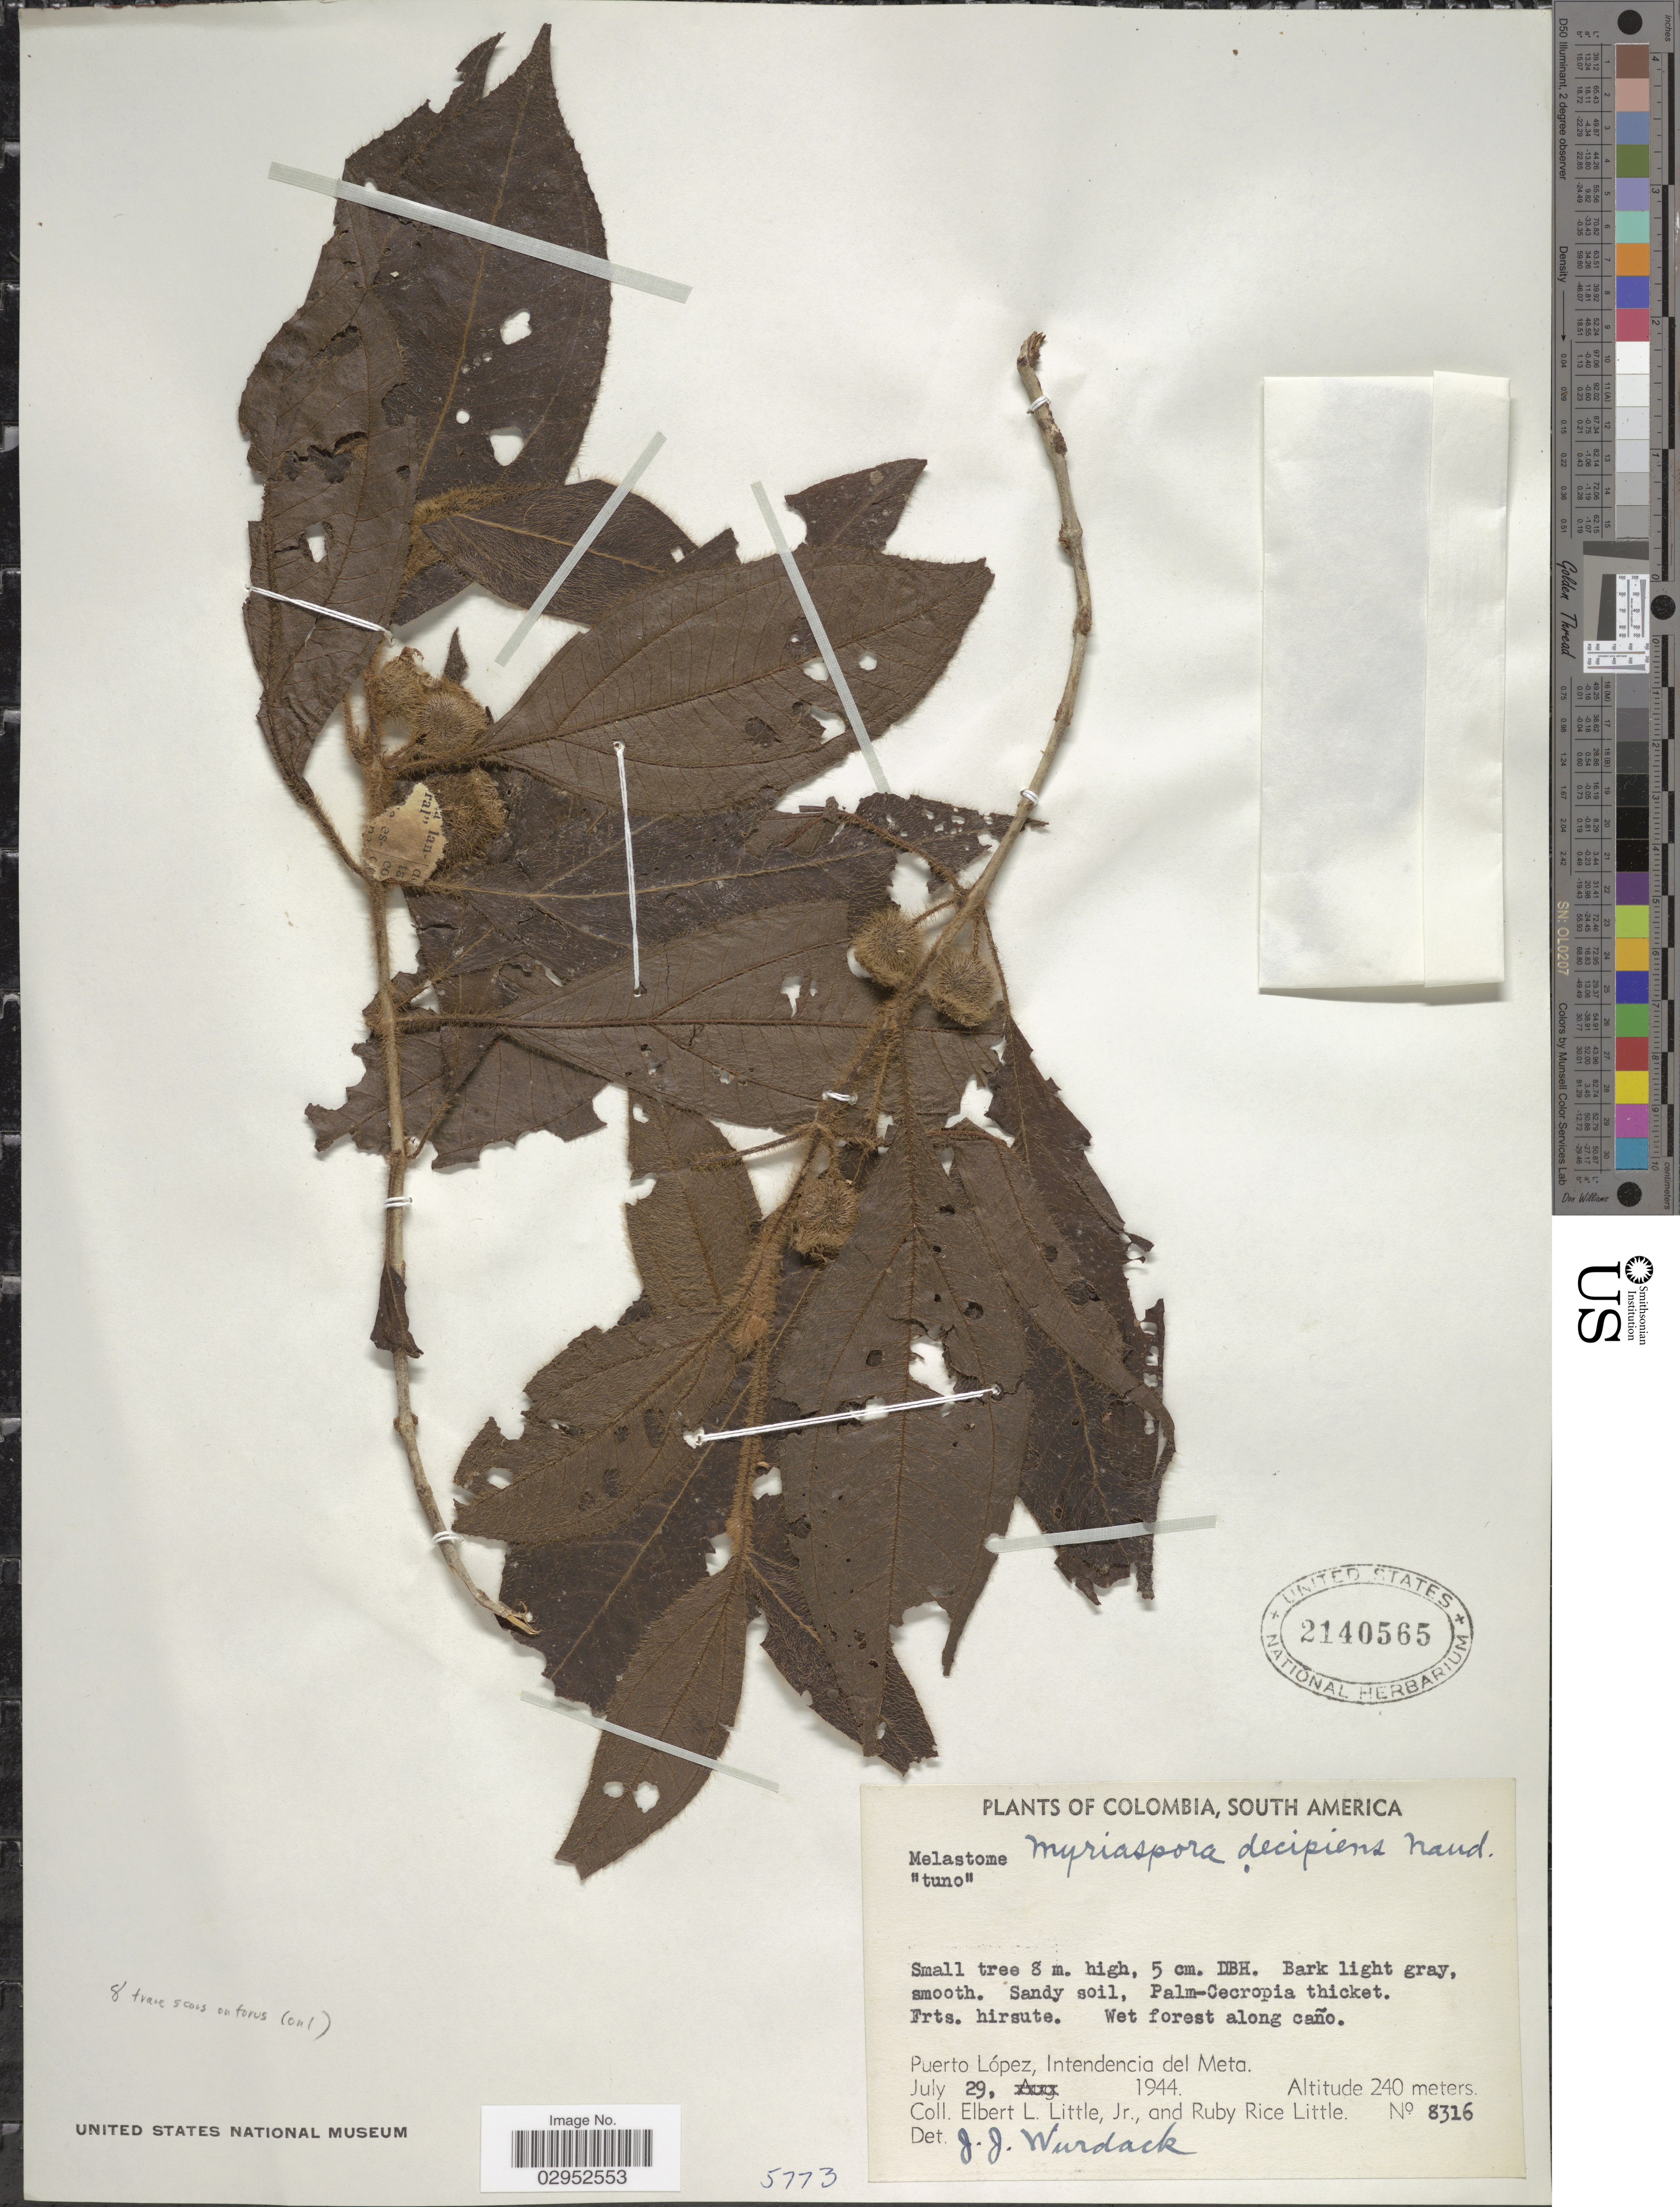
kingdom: Plantae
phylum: Tracheophyta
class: Magnoliopsida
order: Myrtales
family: Melastomataceae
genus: Bellucia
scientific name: Bellucia egensis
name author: (DC.) Penneys et al.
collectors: E. L. Little & R. R. Little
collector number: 8316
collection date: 1944-07-29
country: Colombia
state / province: Meta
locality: Puerto López.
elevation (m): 240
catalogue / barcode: US 2140565